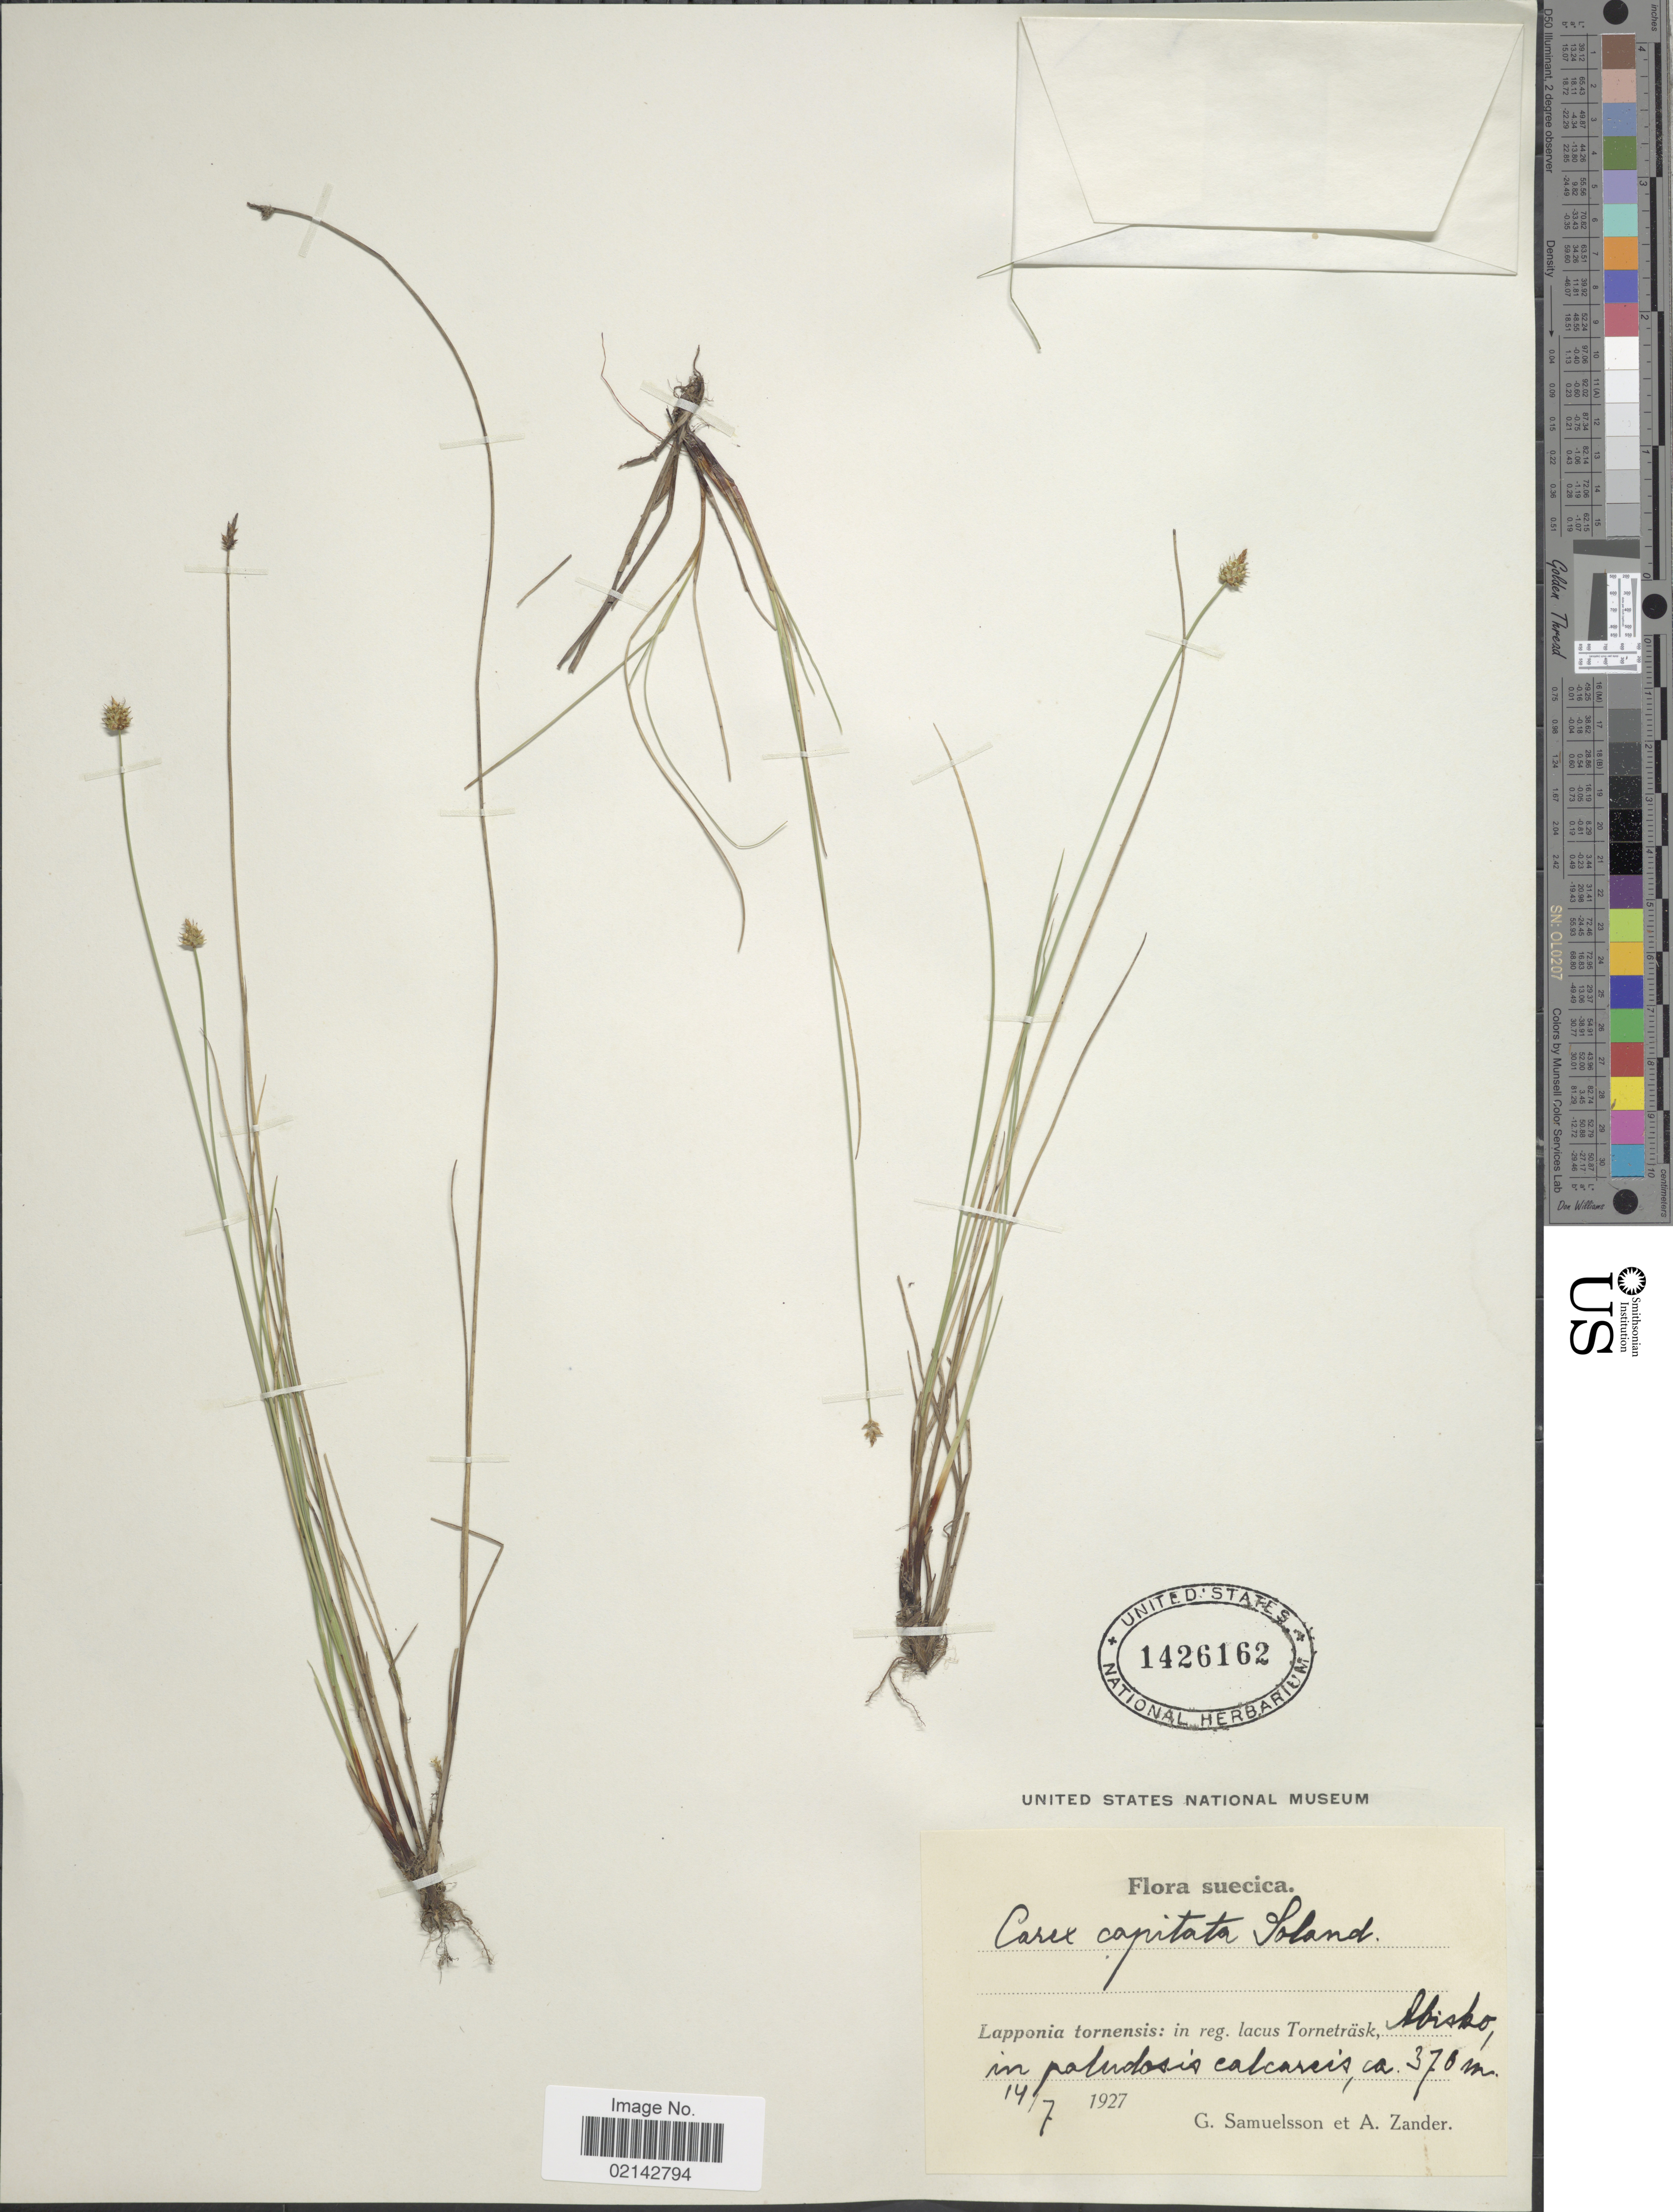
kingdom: Plantae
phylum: Tracheophyta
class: Liliopsida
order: Poales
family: Cyperaceae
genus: Carex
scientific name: Carex capitata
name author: L.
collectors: G. Samuelsson & A. Zander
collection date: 1927-07-14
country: Sweden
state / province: Norrbotten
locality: Suecica, Lapponia tornesis: in reg. lacus Tornetrask, Abisko, in paludosis calcareis.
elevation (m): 370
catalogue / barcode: US 1426162